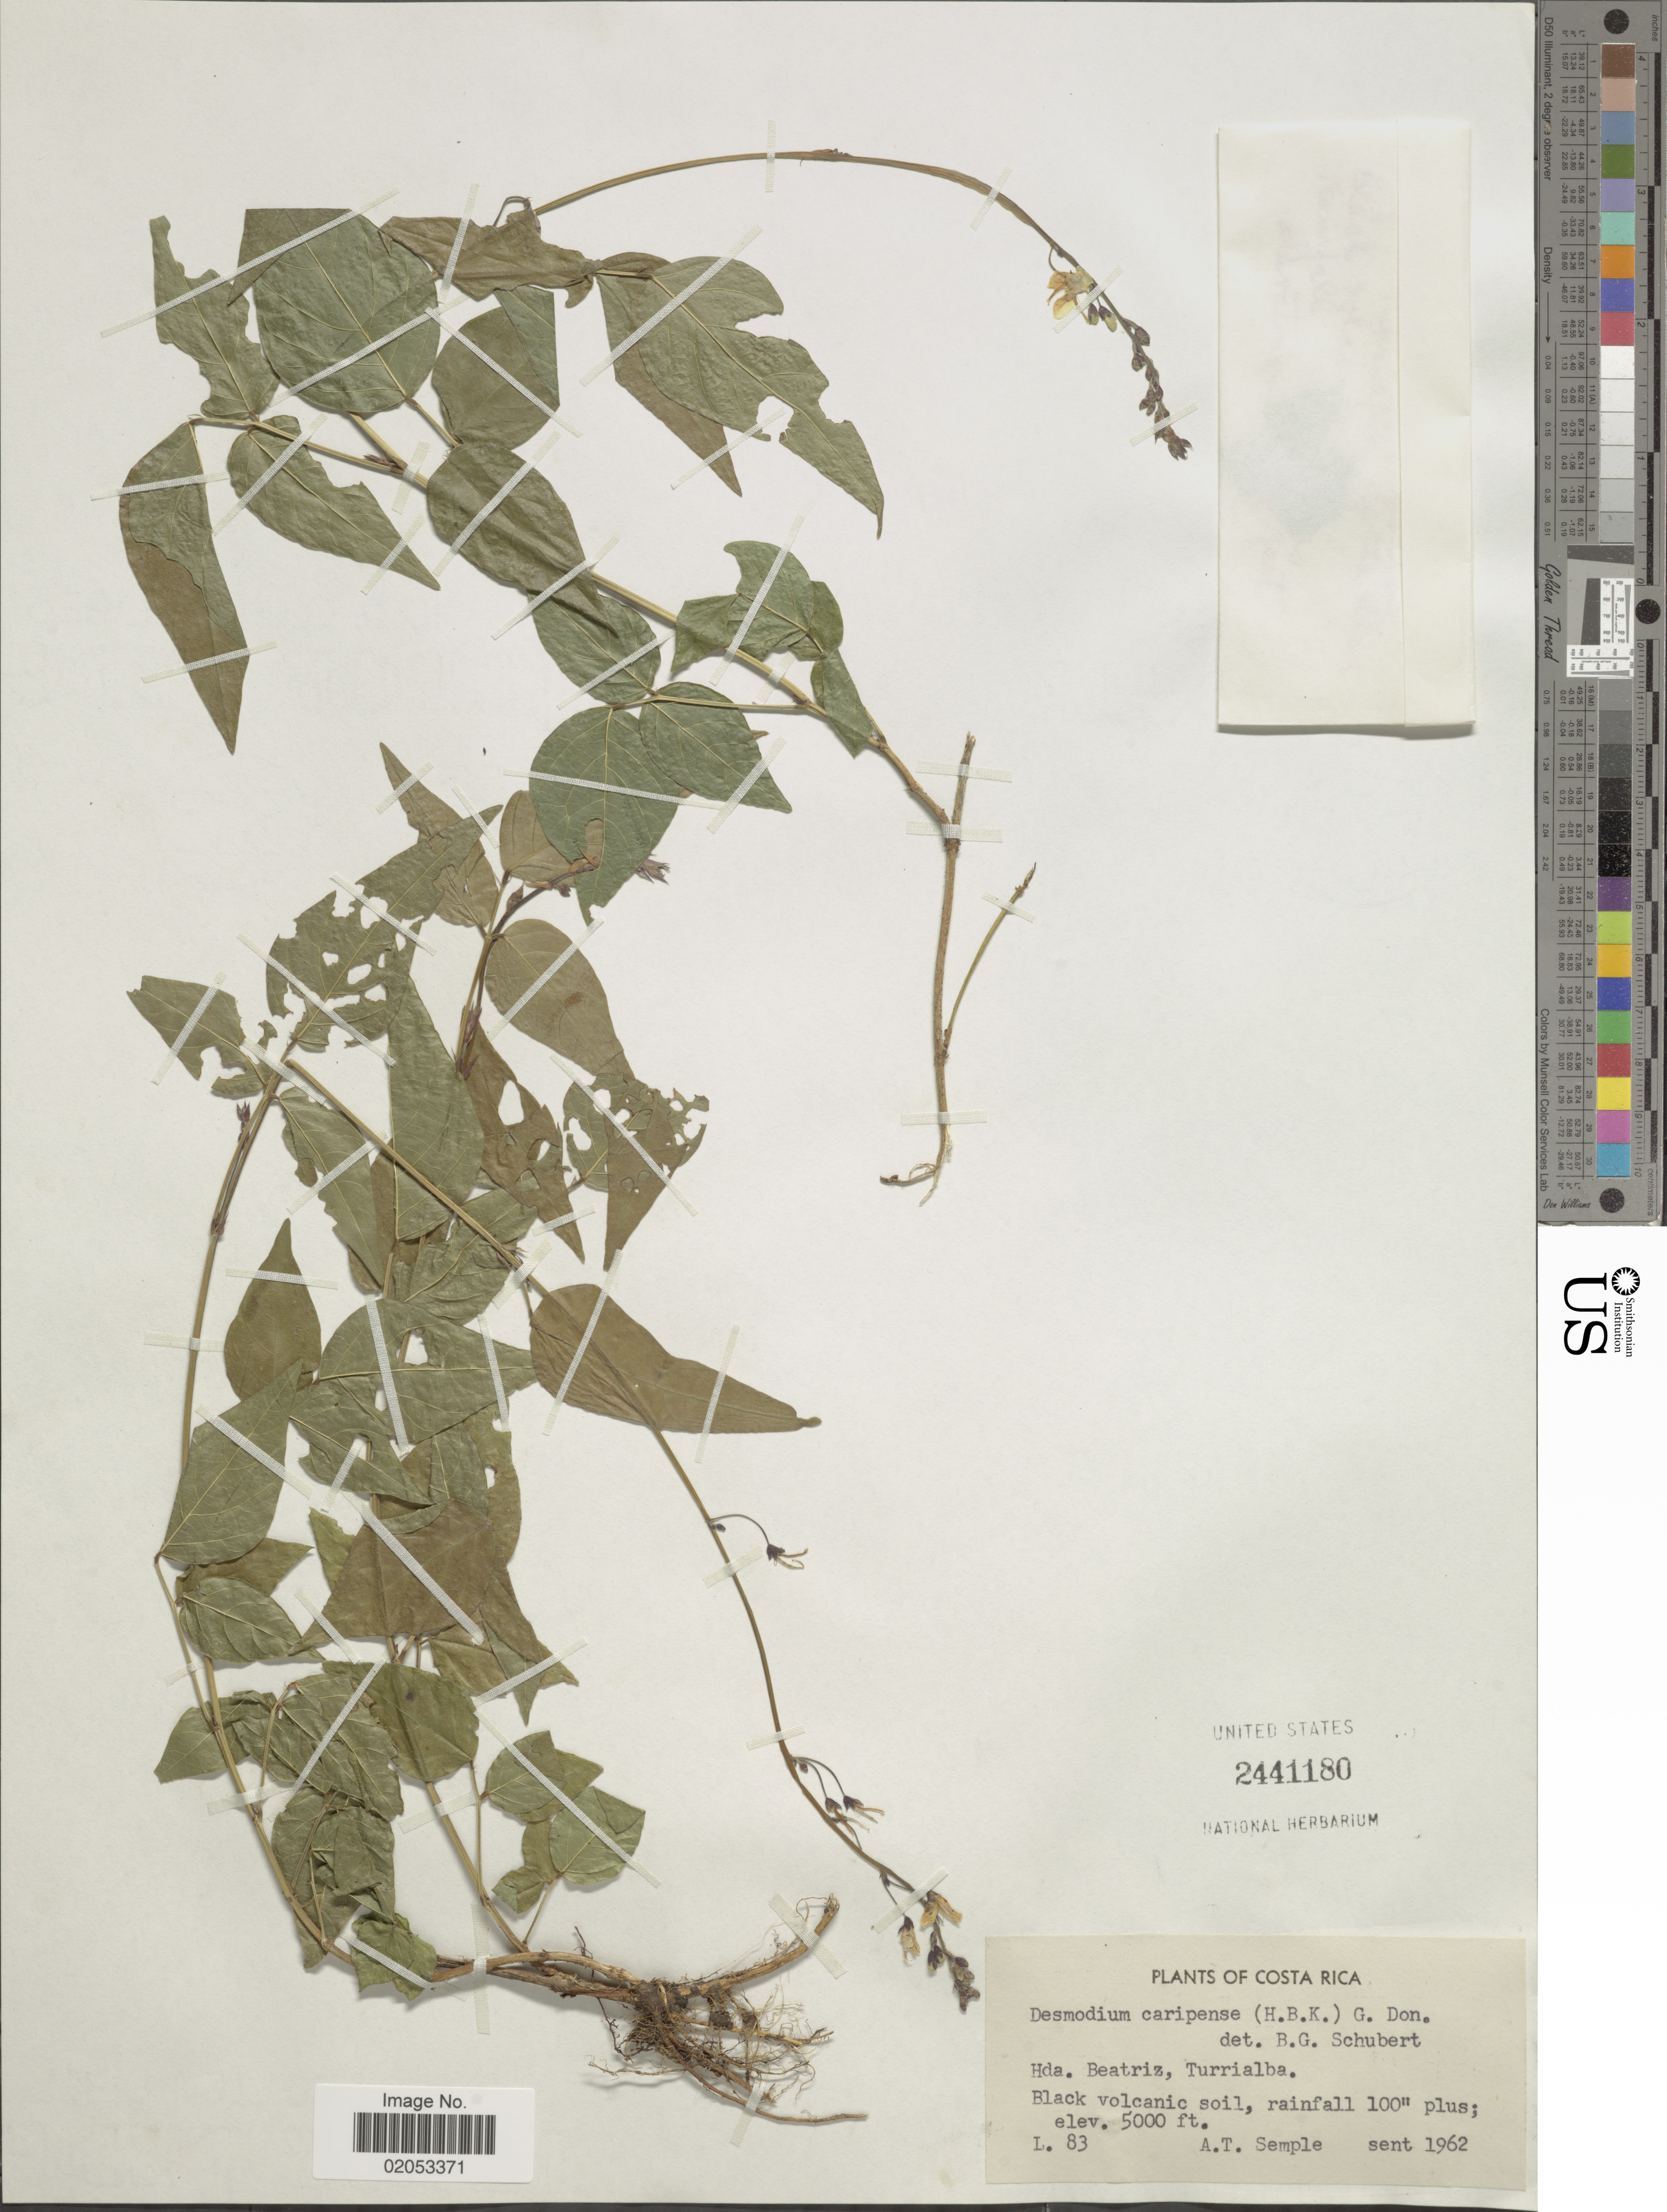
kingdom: Plantae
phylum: Tracheophyta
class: Magnoliopsida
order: Fabales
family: Fabaceae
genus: Desmodium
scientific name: Desmodium caripense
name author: (Kunth) G. Don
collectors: A. Semple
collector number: L83?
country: Costa Rica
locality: Hda. Beatriz, Turrialba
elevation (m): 1524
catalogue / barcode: US 2441180